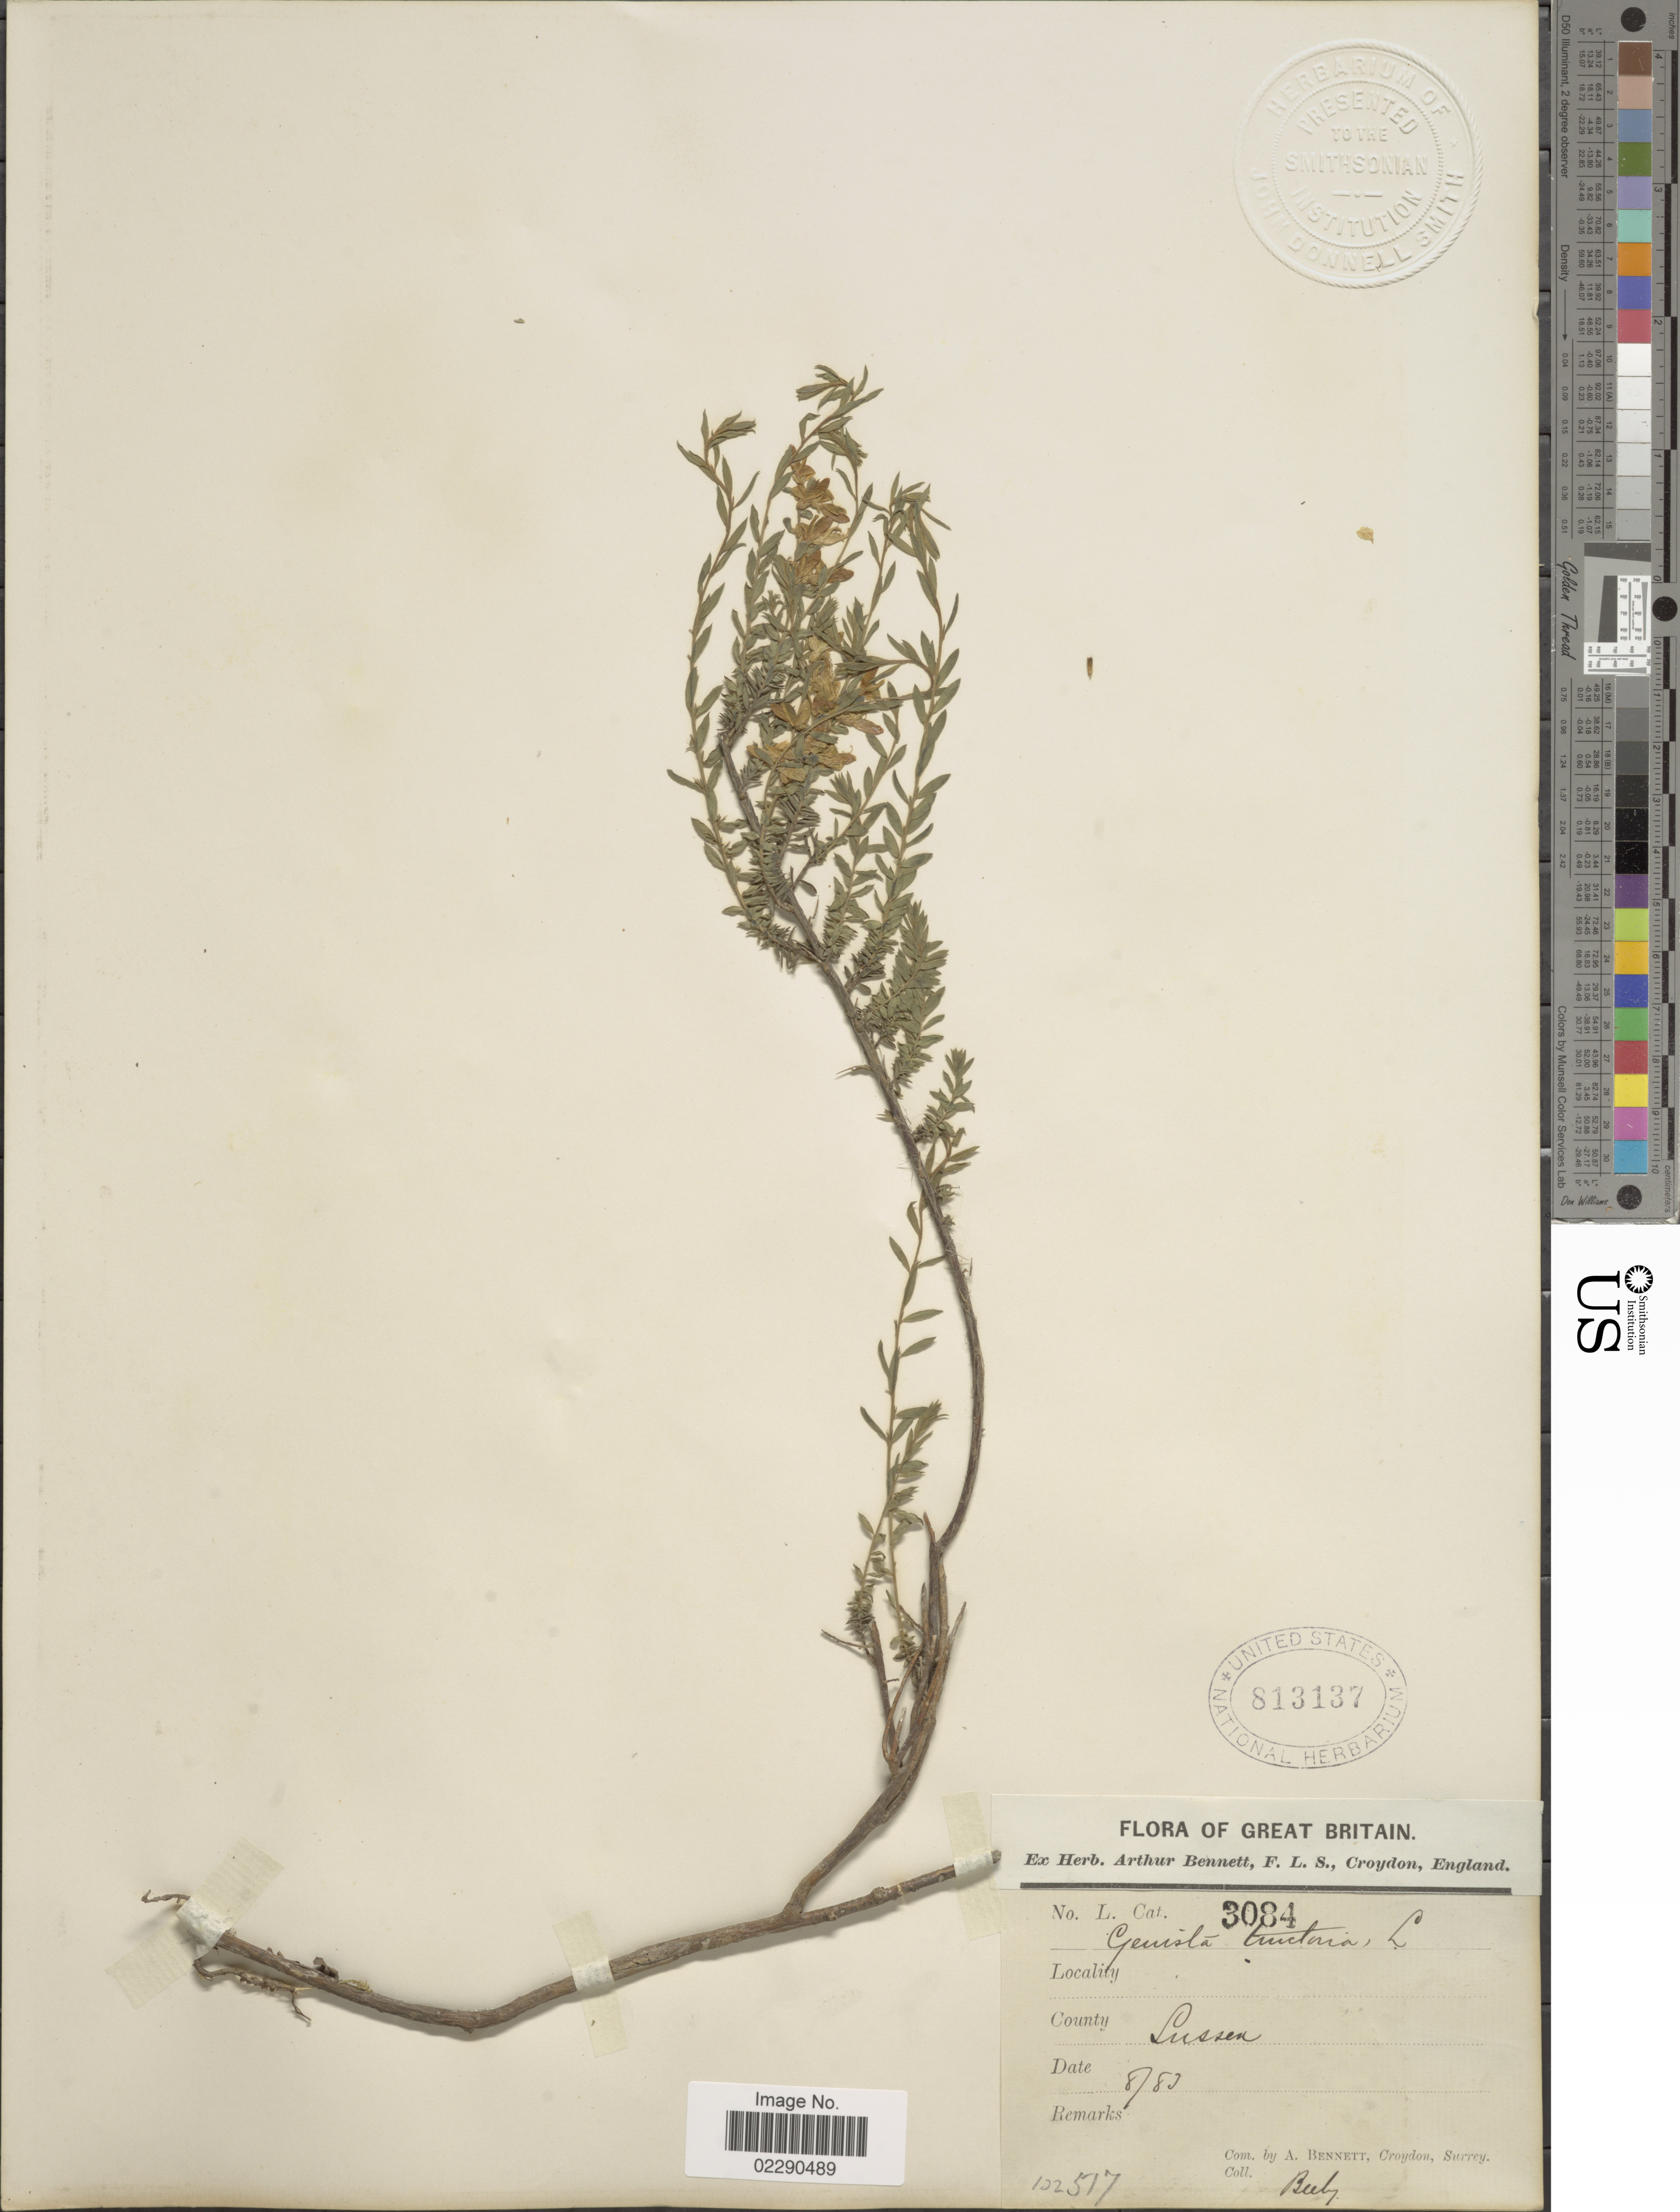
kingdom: Plantae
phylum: Tracheophyta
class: Magnoliopsida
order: Fabales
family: Fabaceae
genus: Genista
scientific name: Genista tinctoria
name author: L.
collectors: W. Beeby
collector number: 102517*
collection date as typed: Transcribed d/m/y: /8/83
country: United Kingdom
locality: Great Britain, Sussex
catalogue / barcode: US 813137